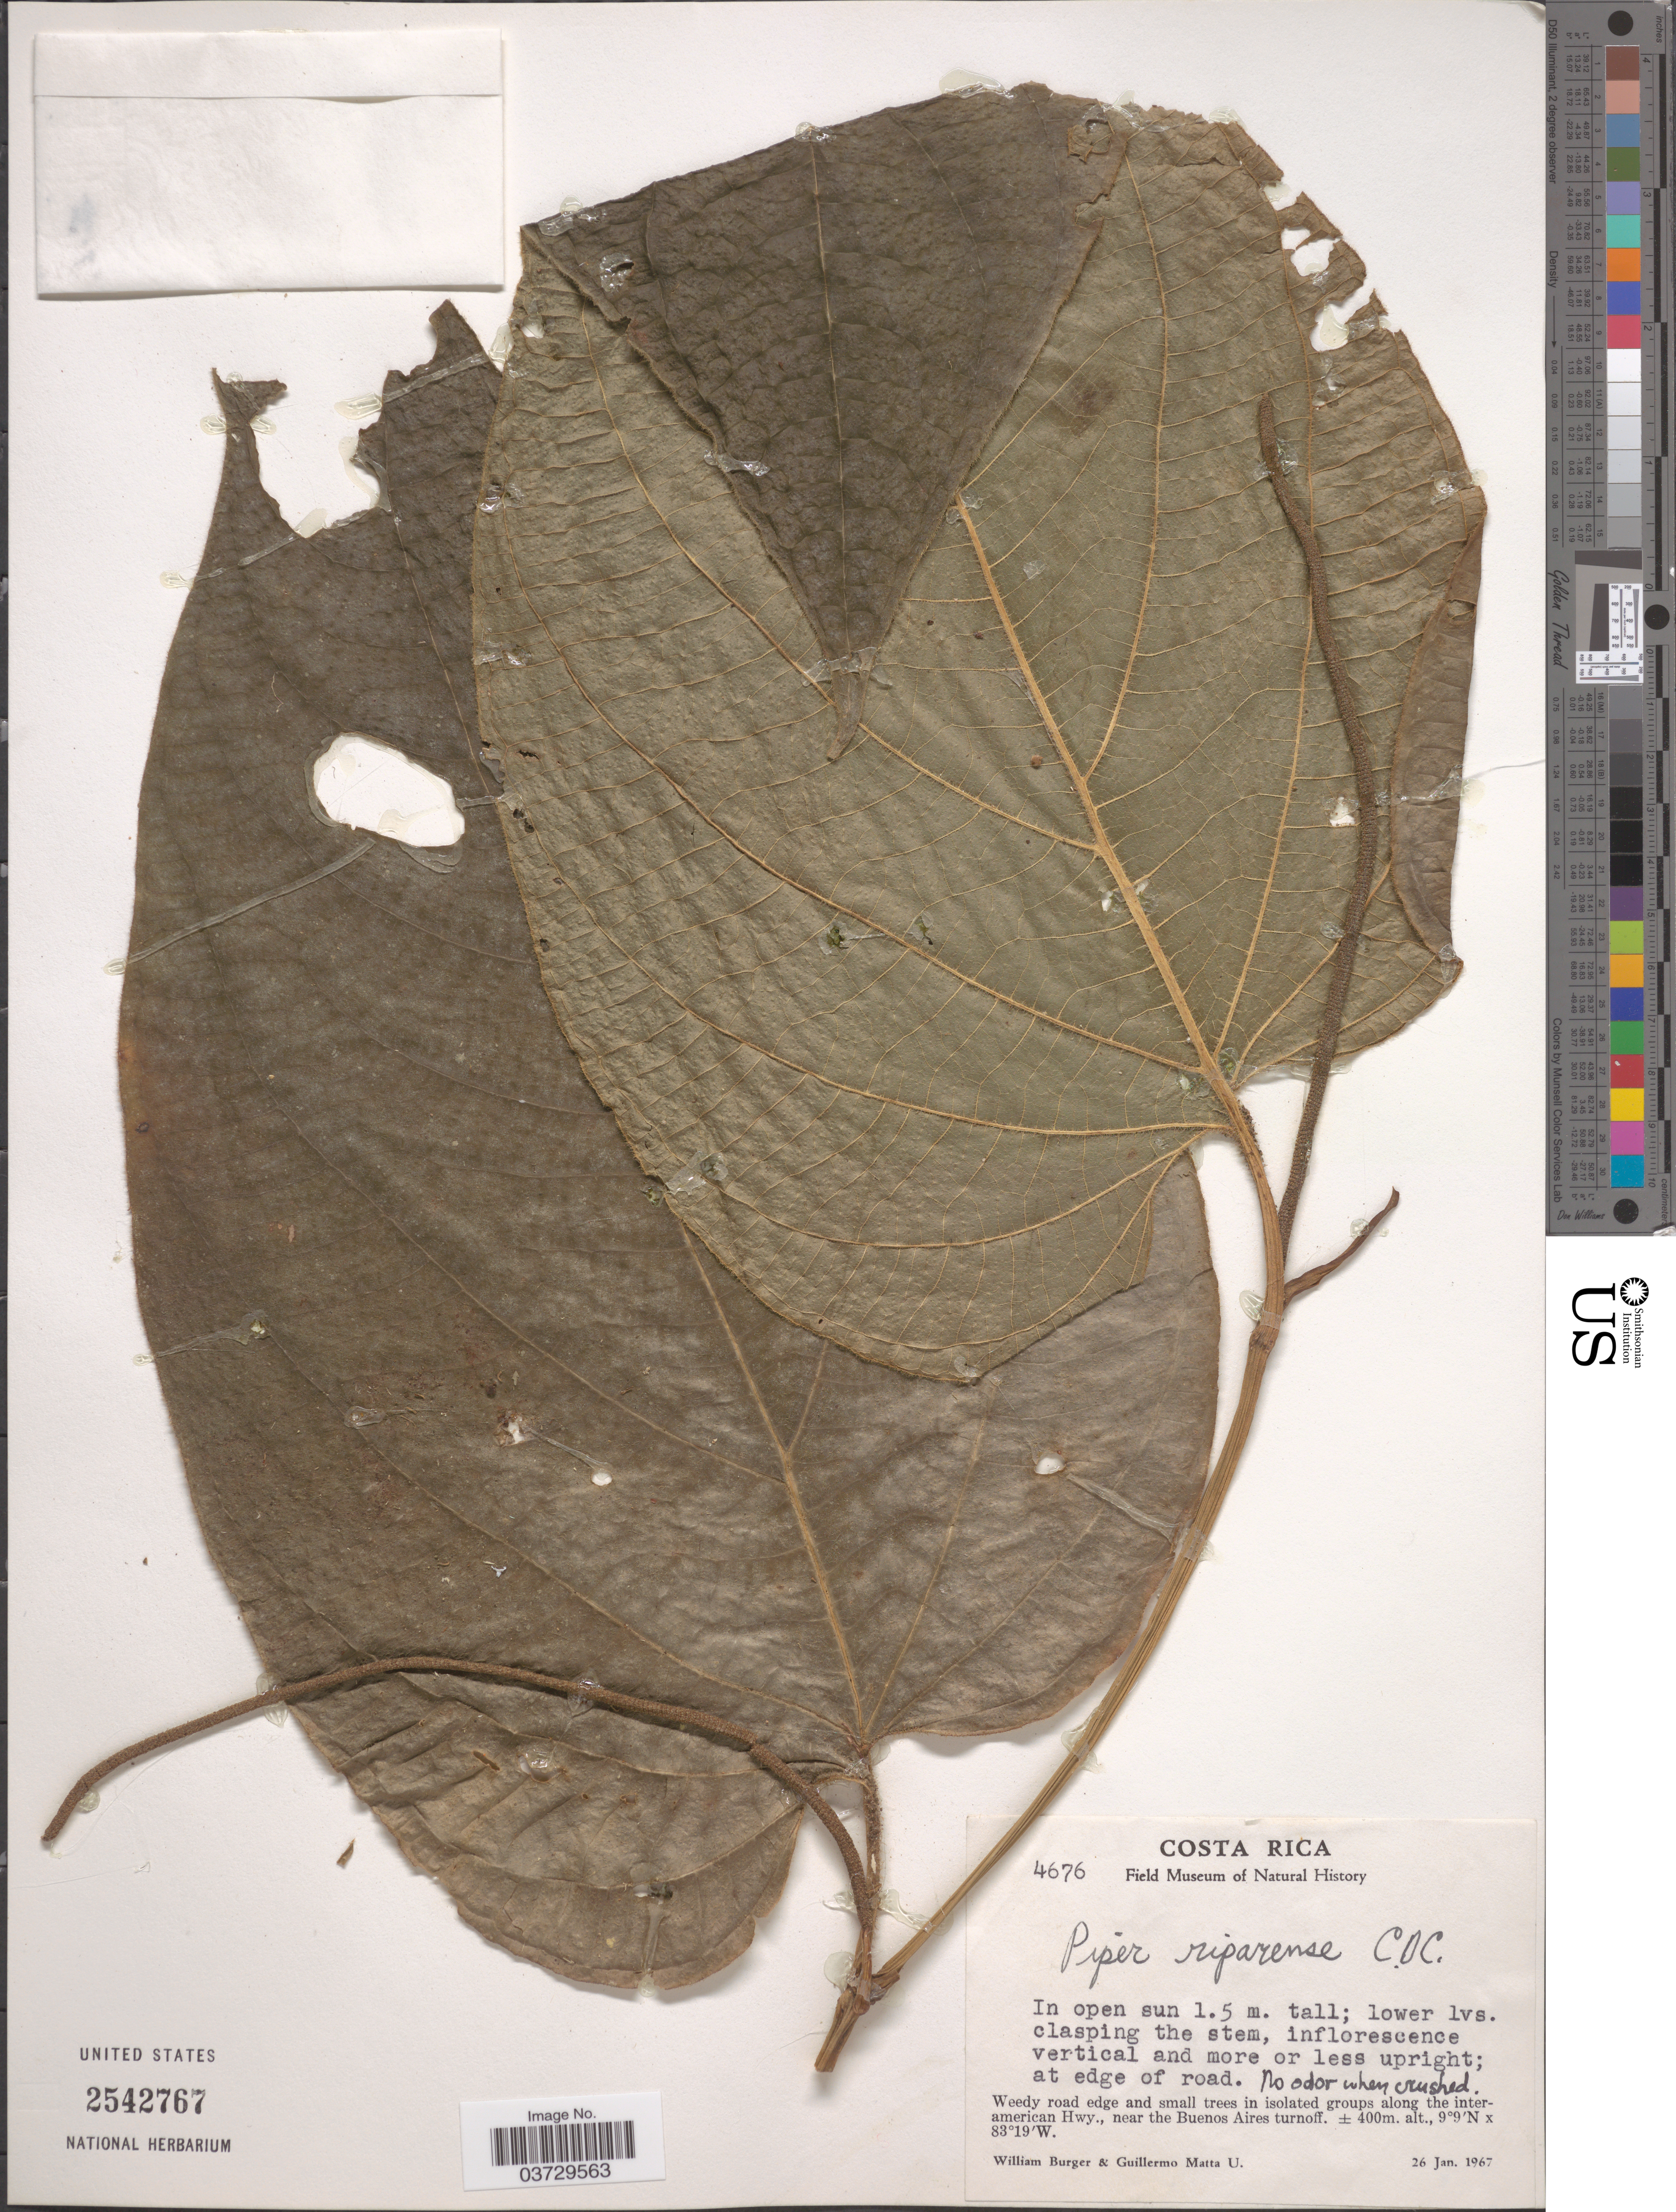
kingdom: Plantae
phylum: Tracheophyta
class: Magnoliopsida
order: Piperales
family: Piperaceae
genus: Piper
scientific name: Piper riparense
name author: C. DC. in Pittier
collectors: W. Burger & G. Matta U.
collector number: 4676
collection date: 1967-01-26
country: Costa Rica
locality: Along the interamerican Hwy., near the Buenos Aires turnoff.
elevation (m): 400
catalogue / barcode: US 2542767